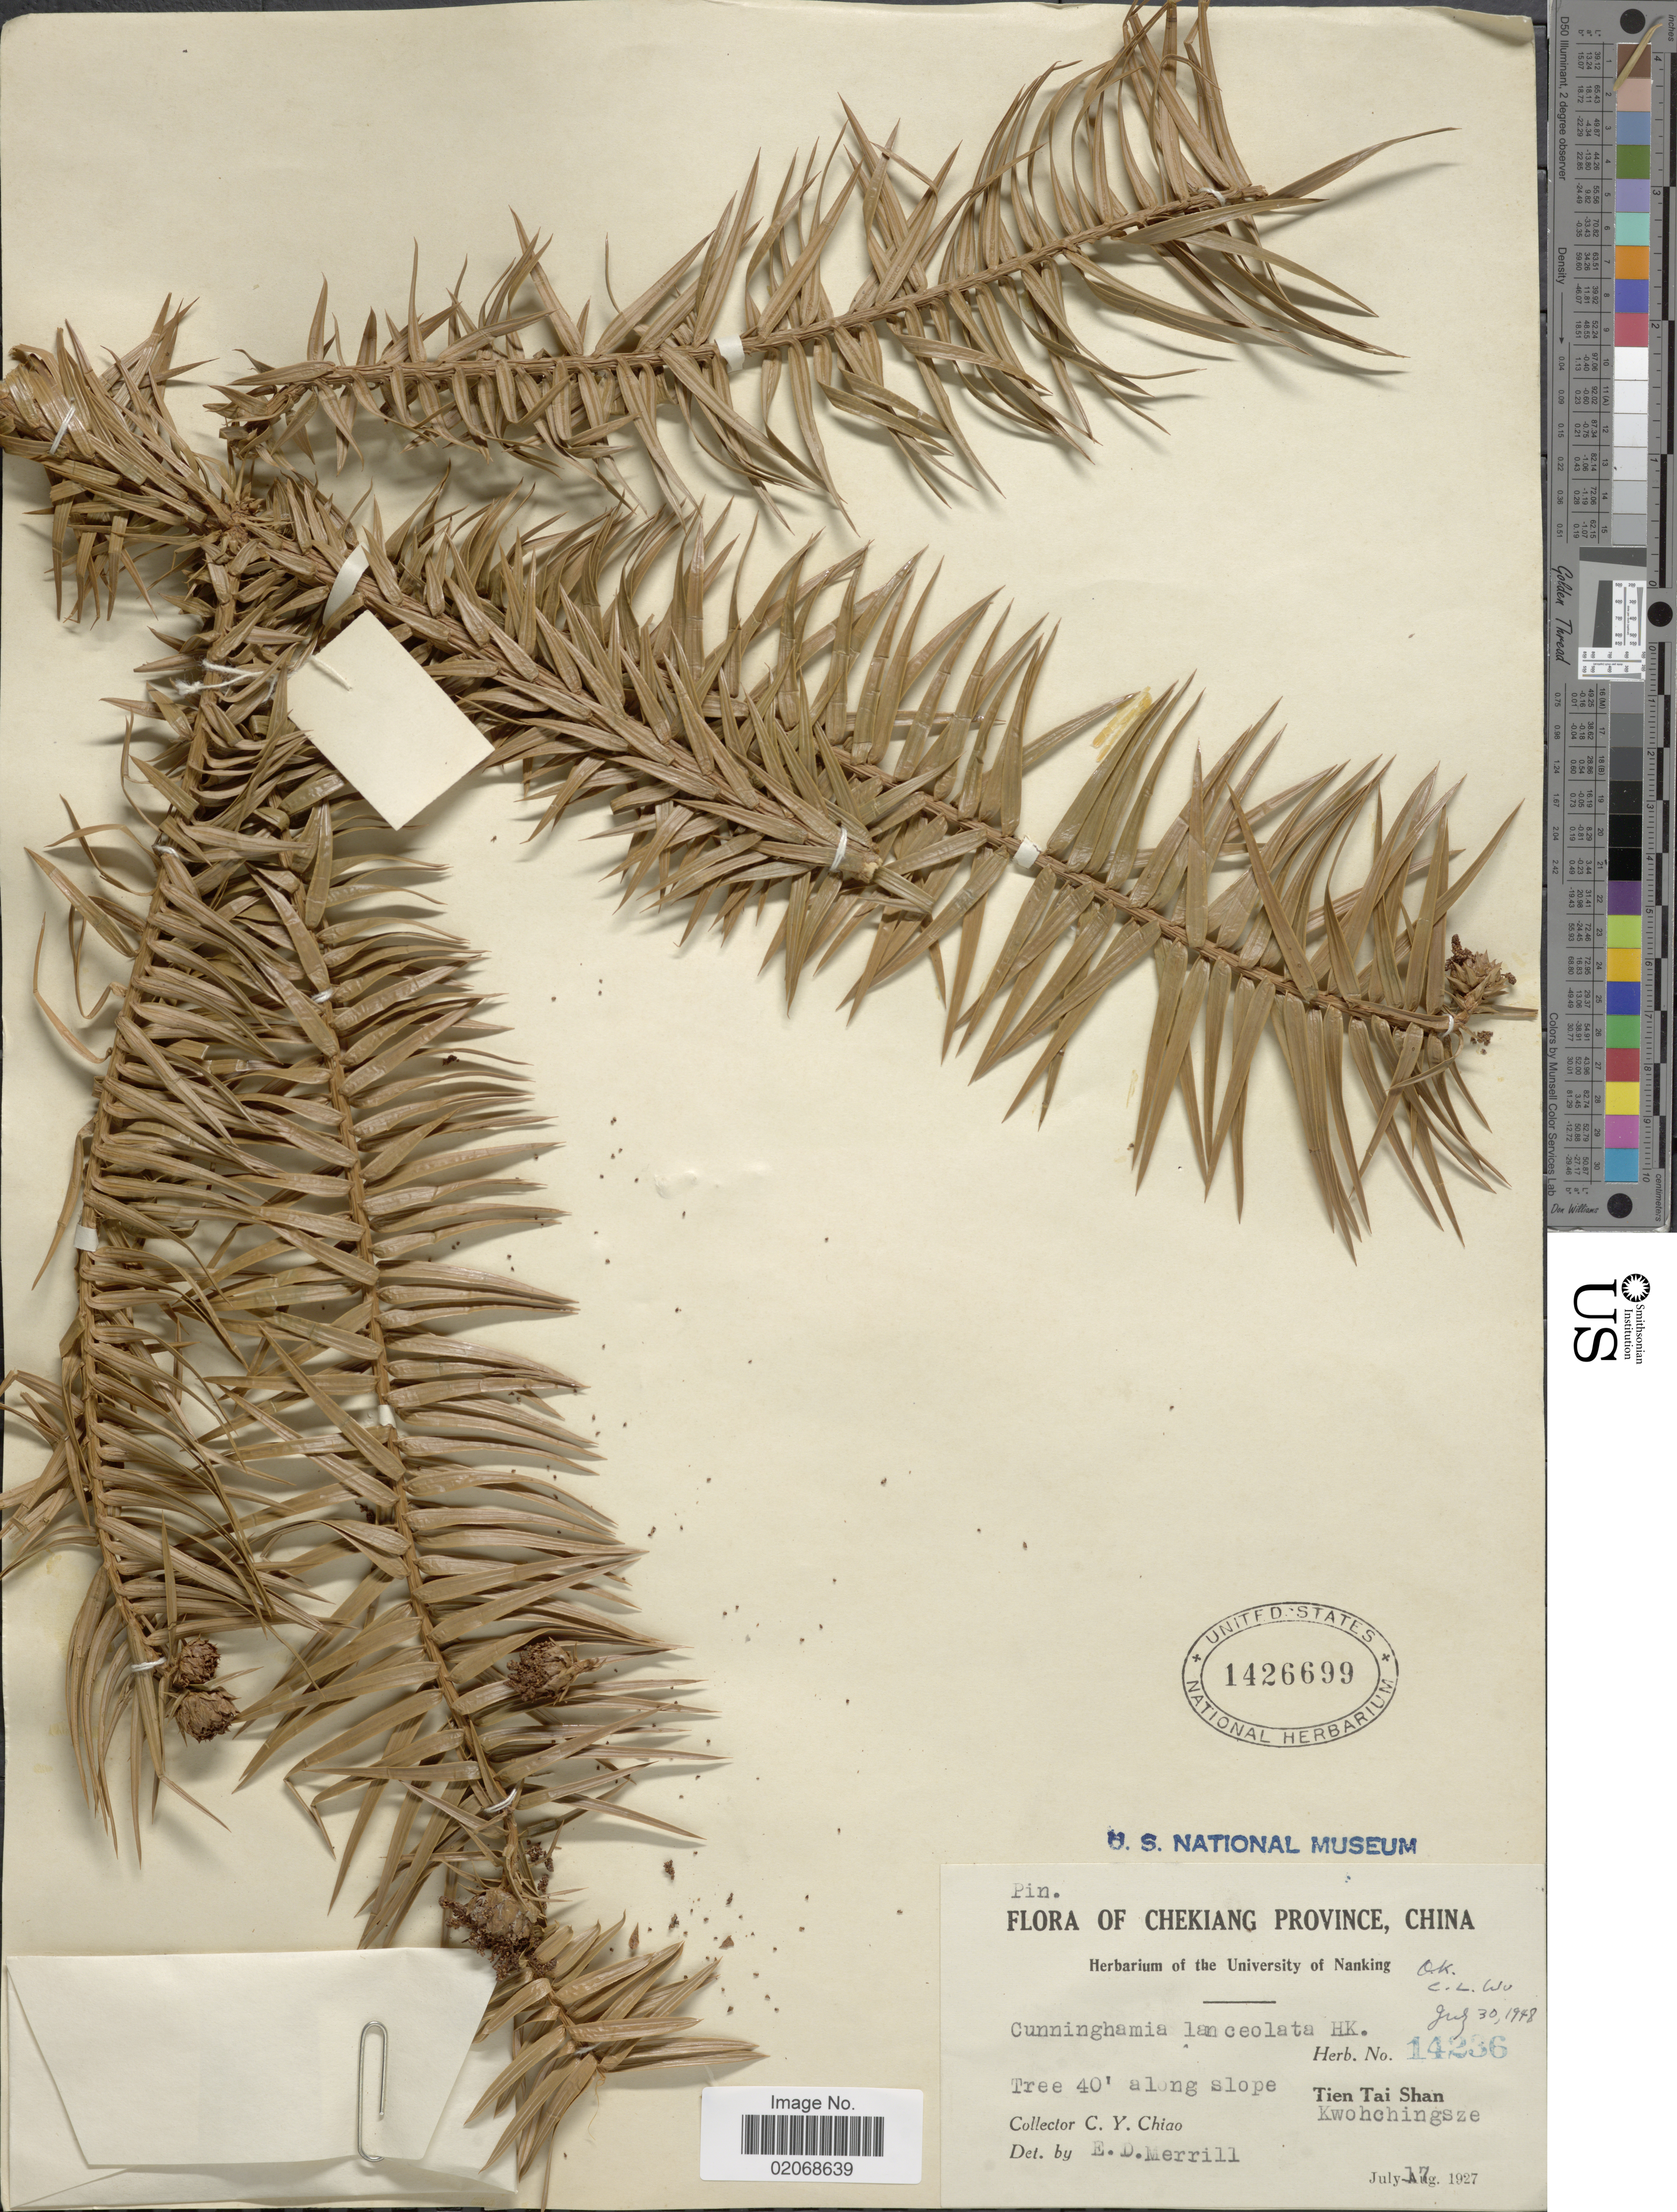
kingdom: Plantae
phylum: Tracheophyta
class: Pinopsida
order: Pinales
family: Cupressaceae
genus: Cunninghamia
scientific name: Cunninghamia lanceolata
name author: (Lamb.) Hook.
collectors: C. Y. Chiao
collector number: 14236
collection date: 1927-07-17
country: China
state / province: Zhejiang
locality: Tien Tai Shan, Kwohchingsze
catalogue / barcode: US 1426699